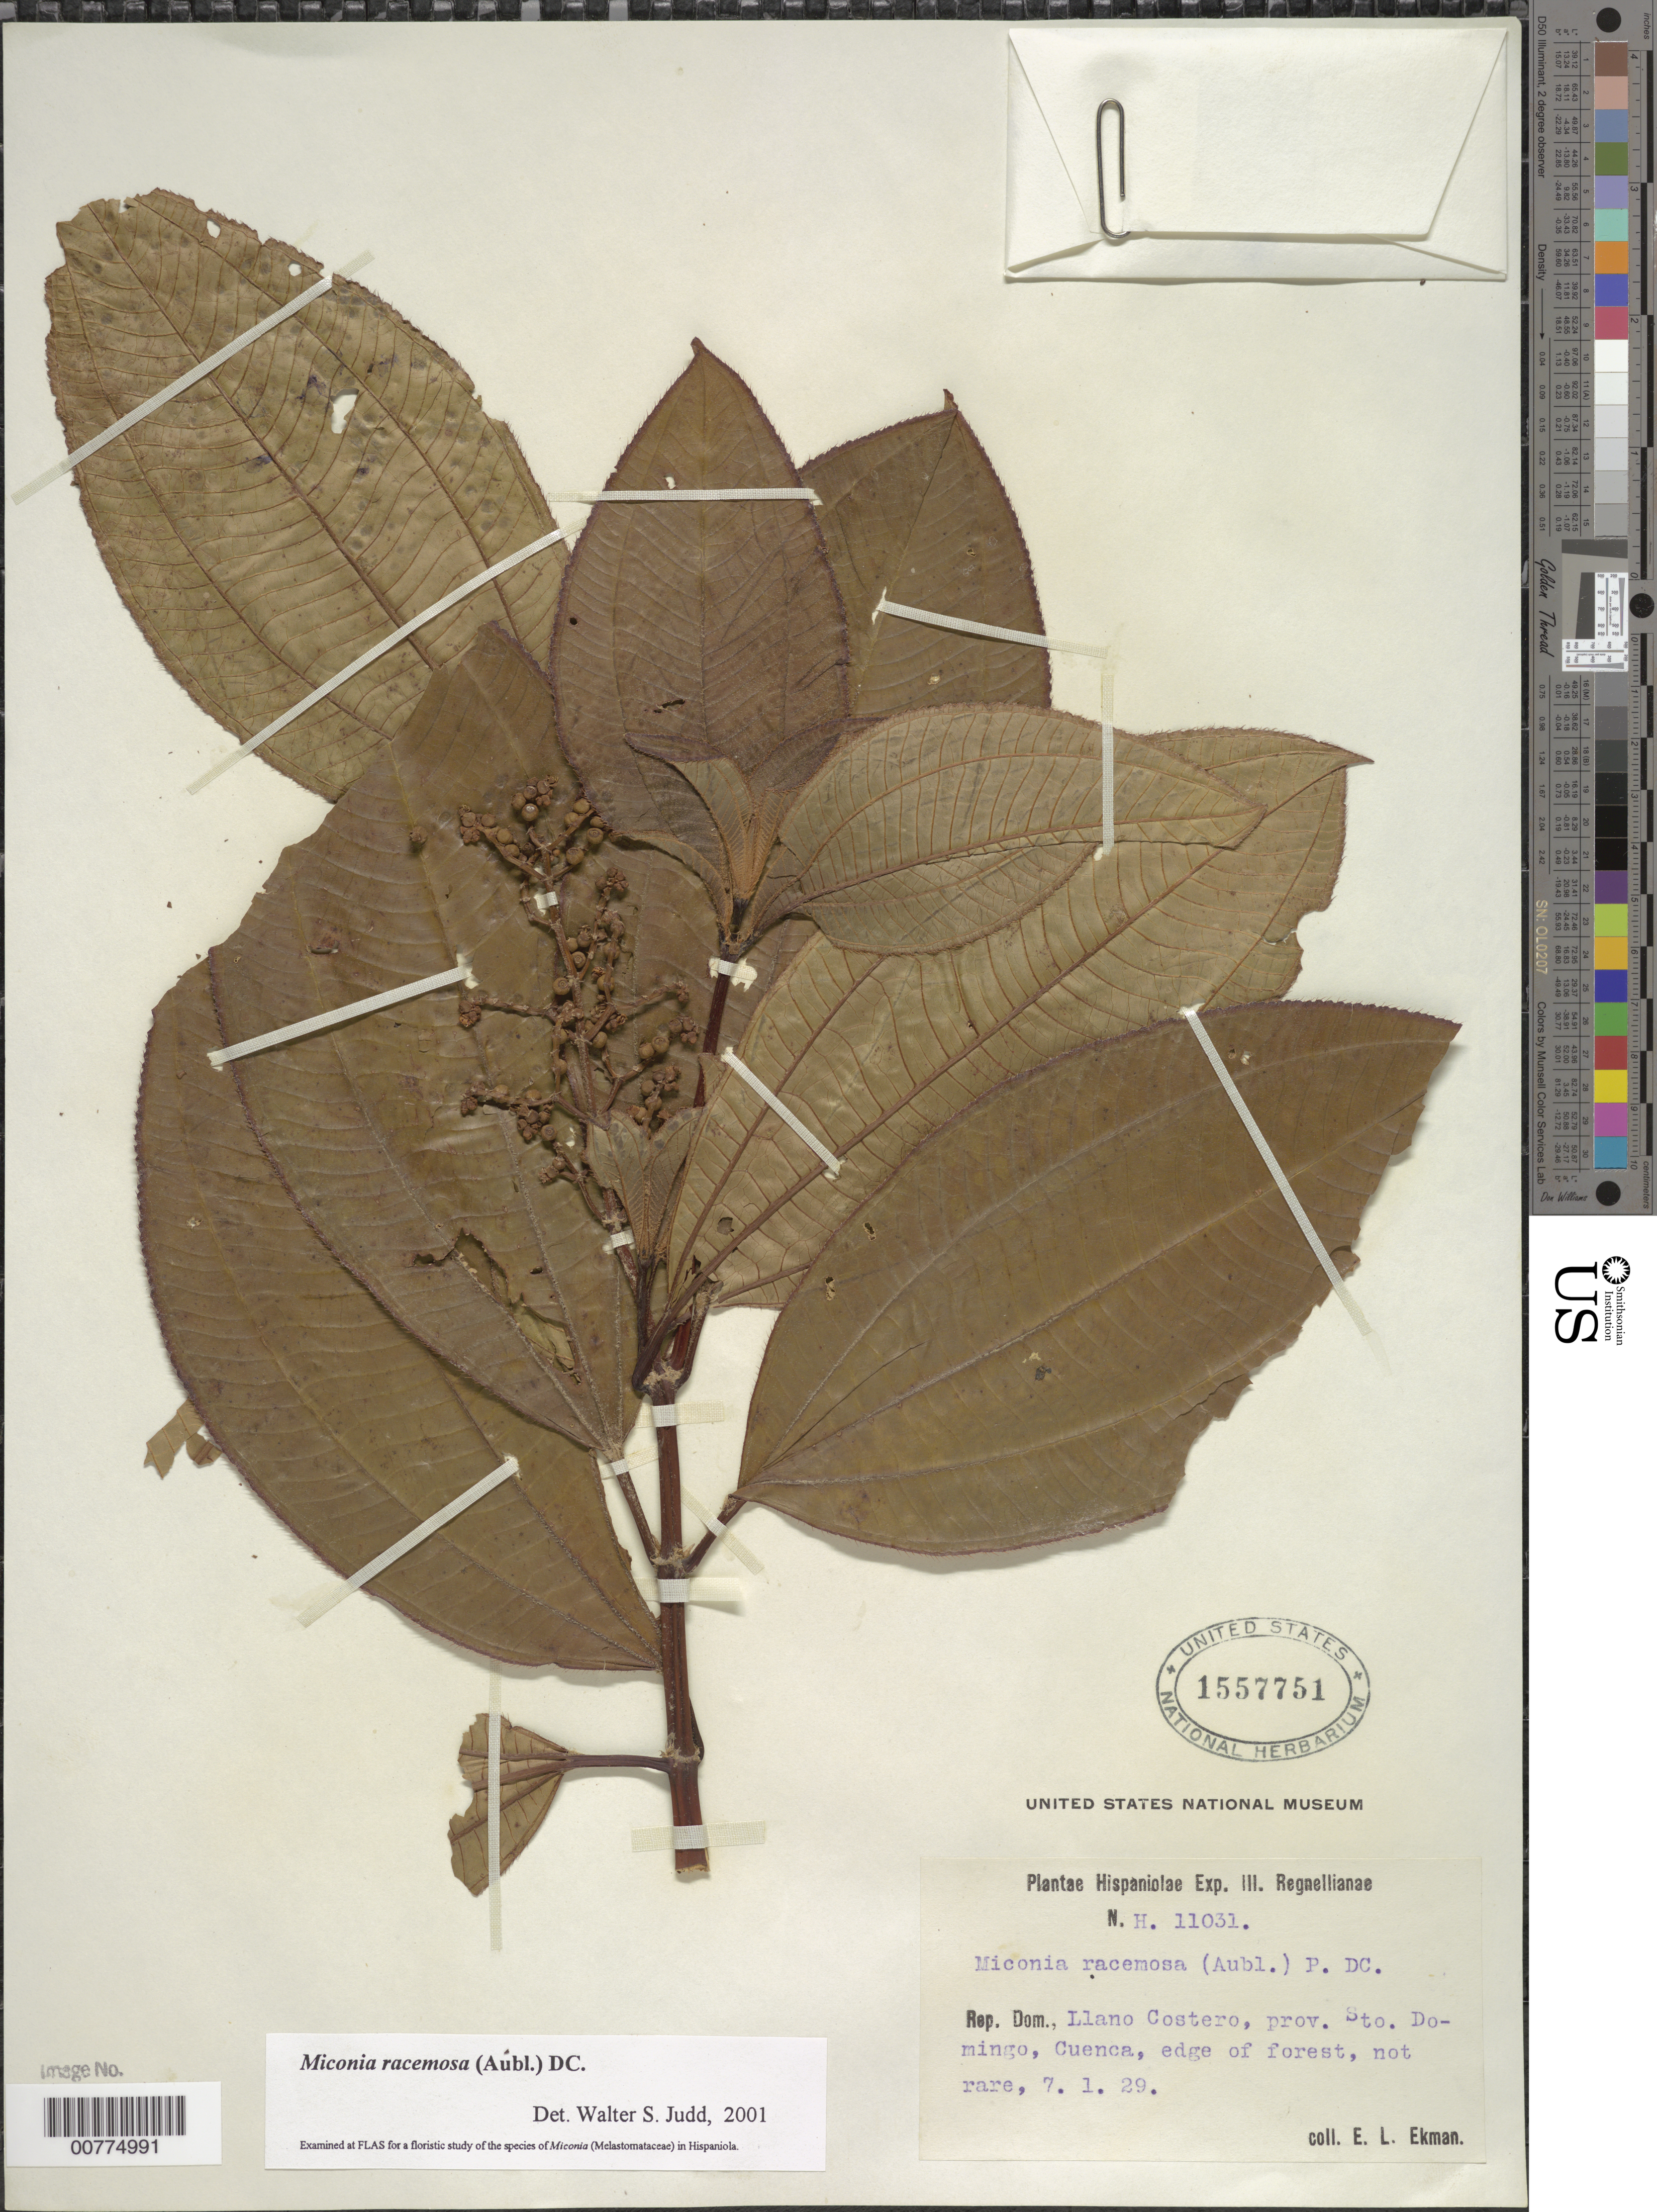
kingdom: Plantae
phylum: Tracheophyta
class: Magnoliopsida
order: Myrtales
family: Melastomataceae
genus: Miconia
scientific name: Miconia racemosa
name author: (Aubl.) DC.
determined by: Judd, Walter S.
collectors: E. L. Ekman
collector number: H 11031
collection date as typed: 07 Jan 1929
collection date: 1929-01-07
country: Dominican Republic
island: Hispaniola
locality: Province of Santo Domingo, Llano Costero, Cuenca.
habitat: Edge of forest.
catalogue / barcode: US 1557751